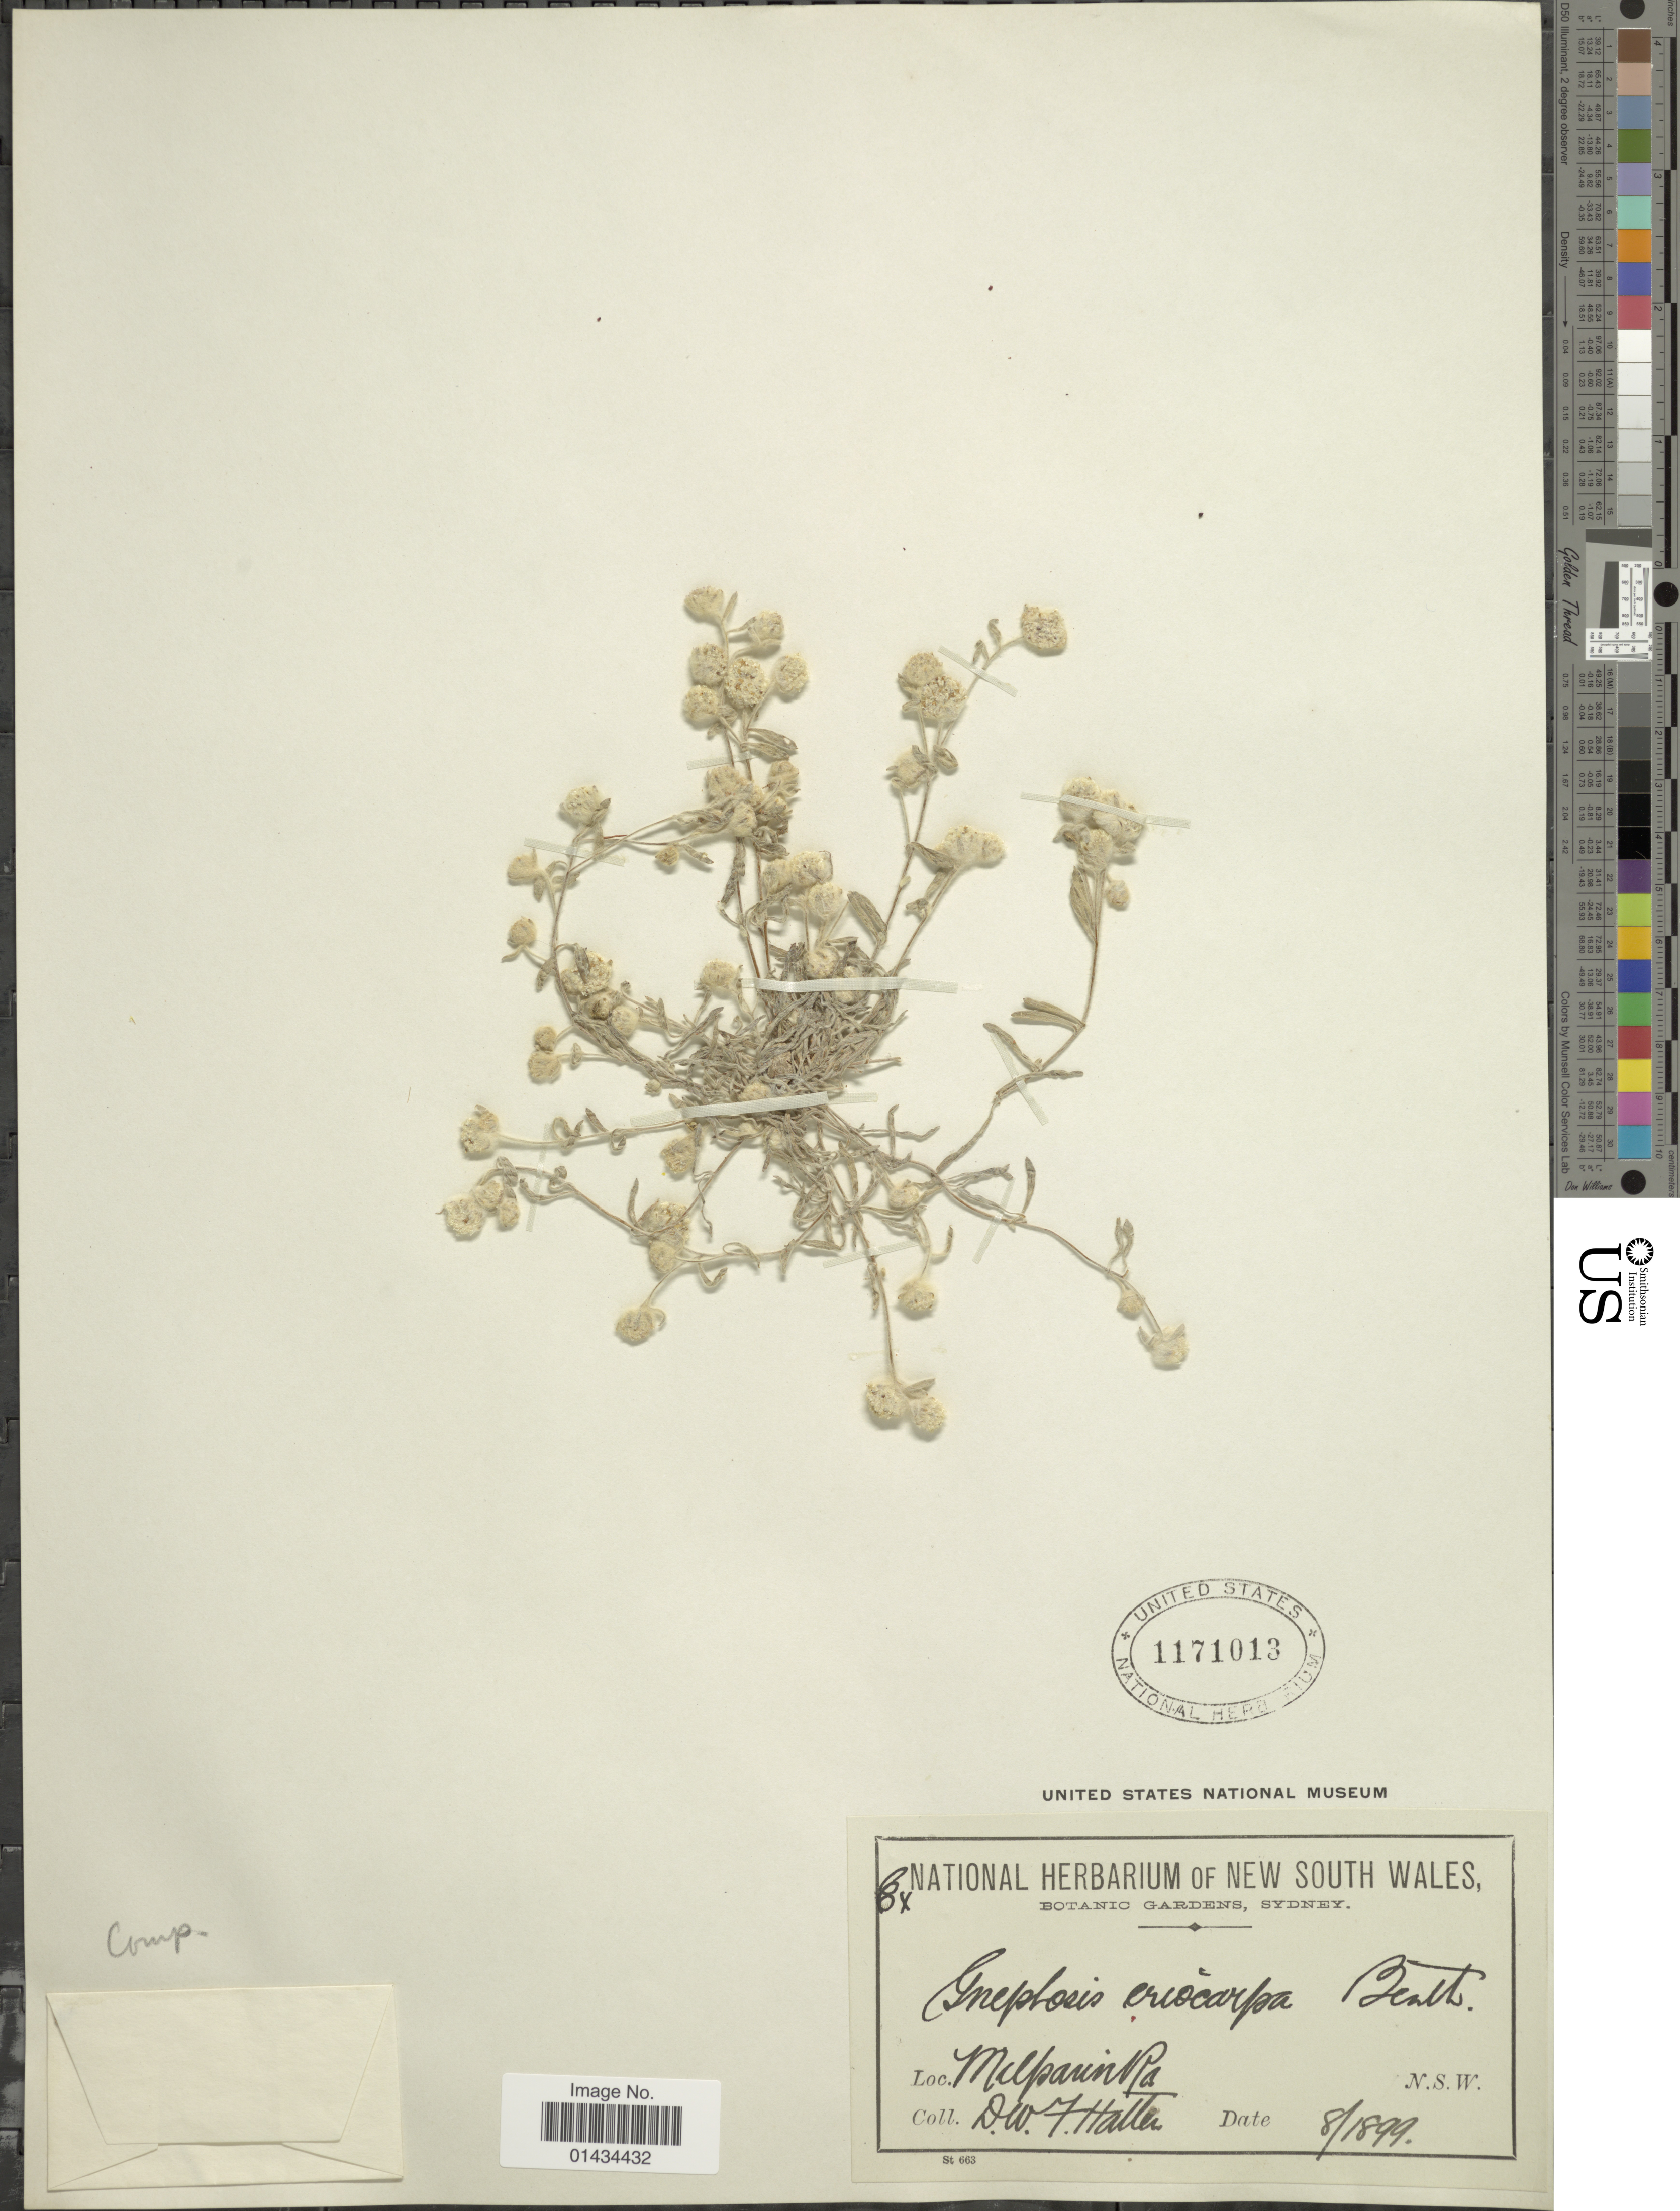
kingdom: Plantae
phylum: Tracheophyta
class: Magnoliopsida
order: Asterales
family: Asteraceae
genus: Gnephosis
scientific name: Gnephosis eriocarpa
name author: (F. Muell.) Benth.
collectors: D. W. F. Hatter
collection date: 1899-08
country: Australia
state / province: New South Wales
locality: Melpanin Rd. [interpreted]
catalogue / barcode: US 1171013